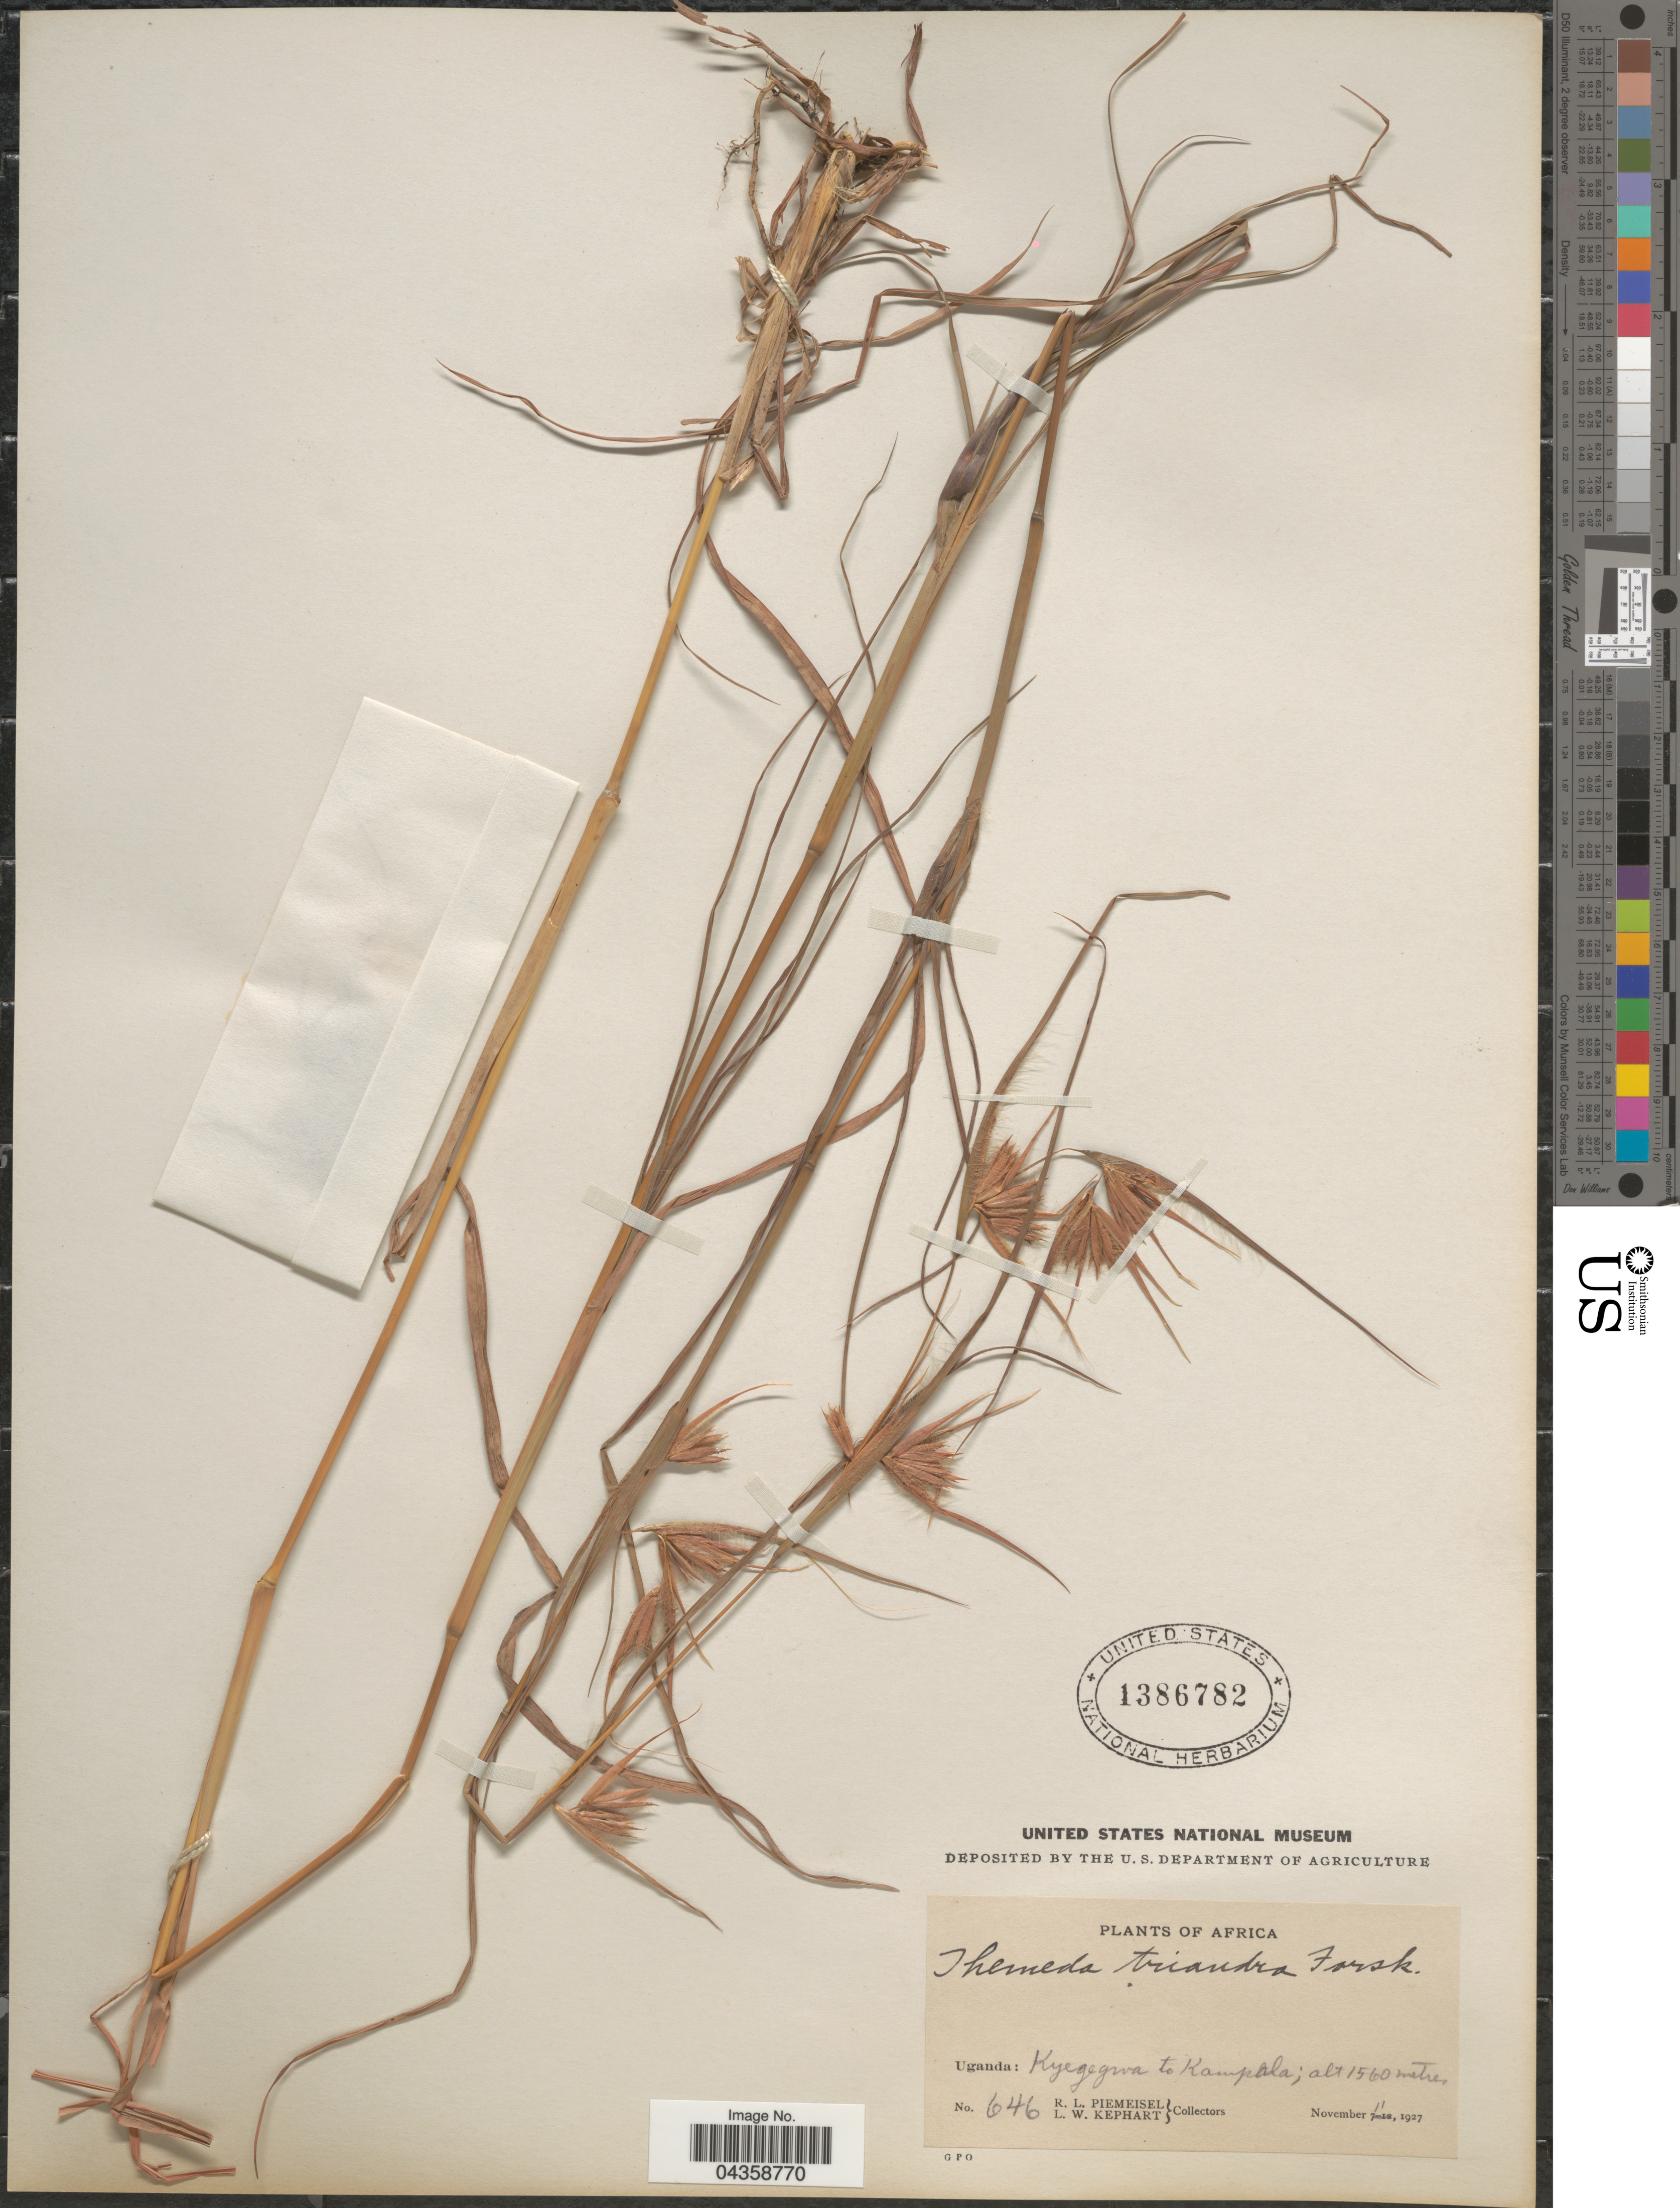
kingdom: Plantae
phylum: Tracheophyta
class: Liliopsida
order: Poales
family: Poaceae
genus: Themeda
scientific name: Themeda triandra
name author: Forssk.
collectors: R. L. Piemeisel & L. W. Kephart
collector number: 646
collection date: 1927-11-11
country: Uganda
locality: Kyegegwa to Kampala.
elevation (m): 1560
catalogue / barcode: US 1386782